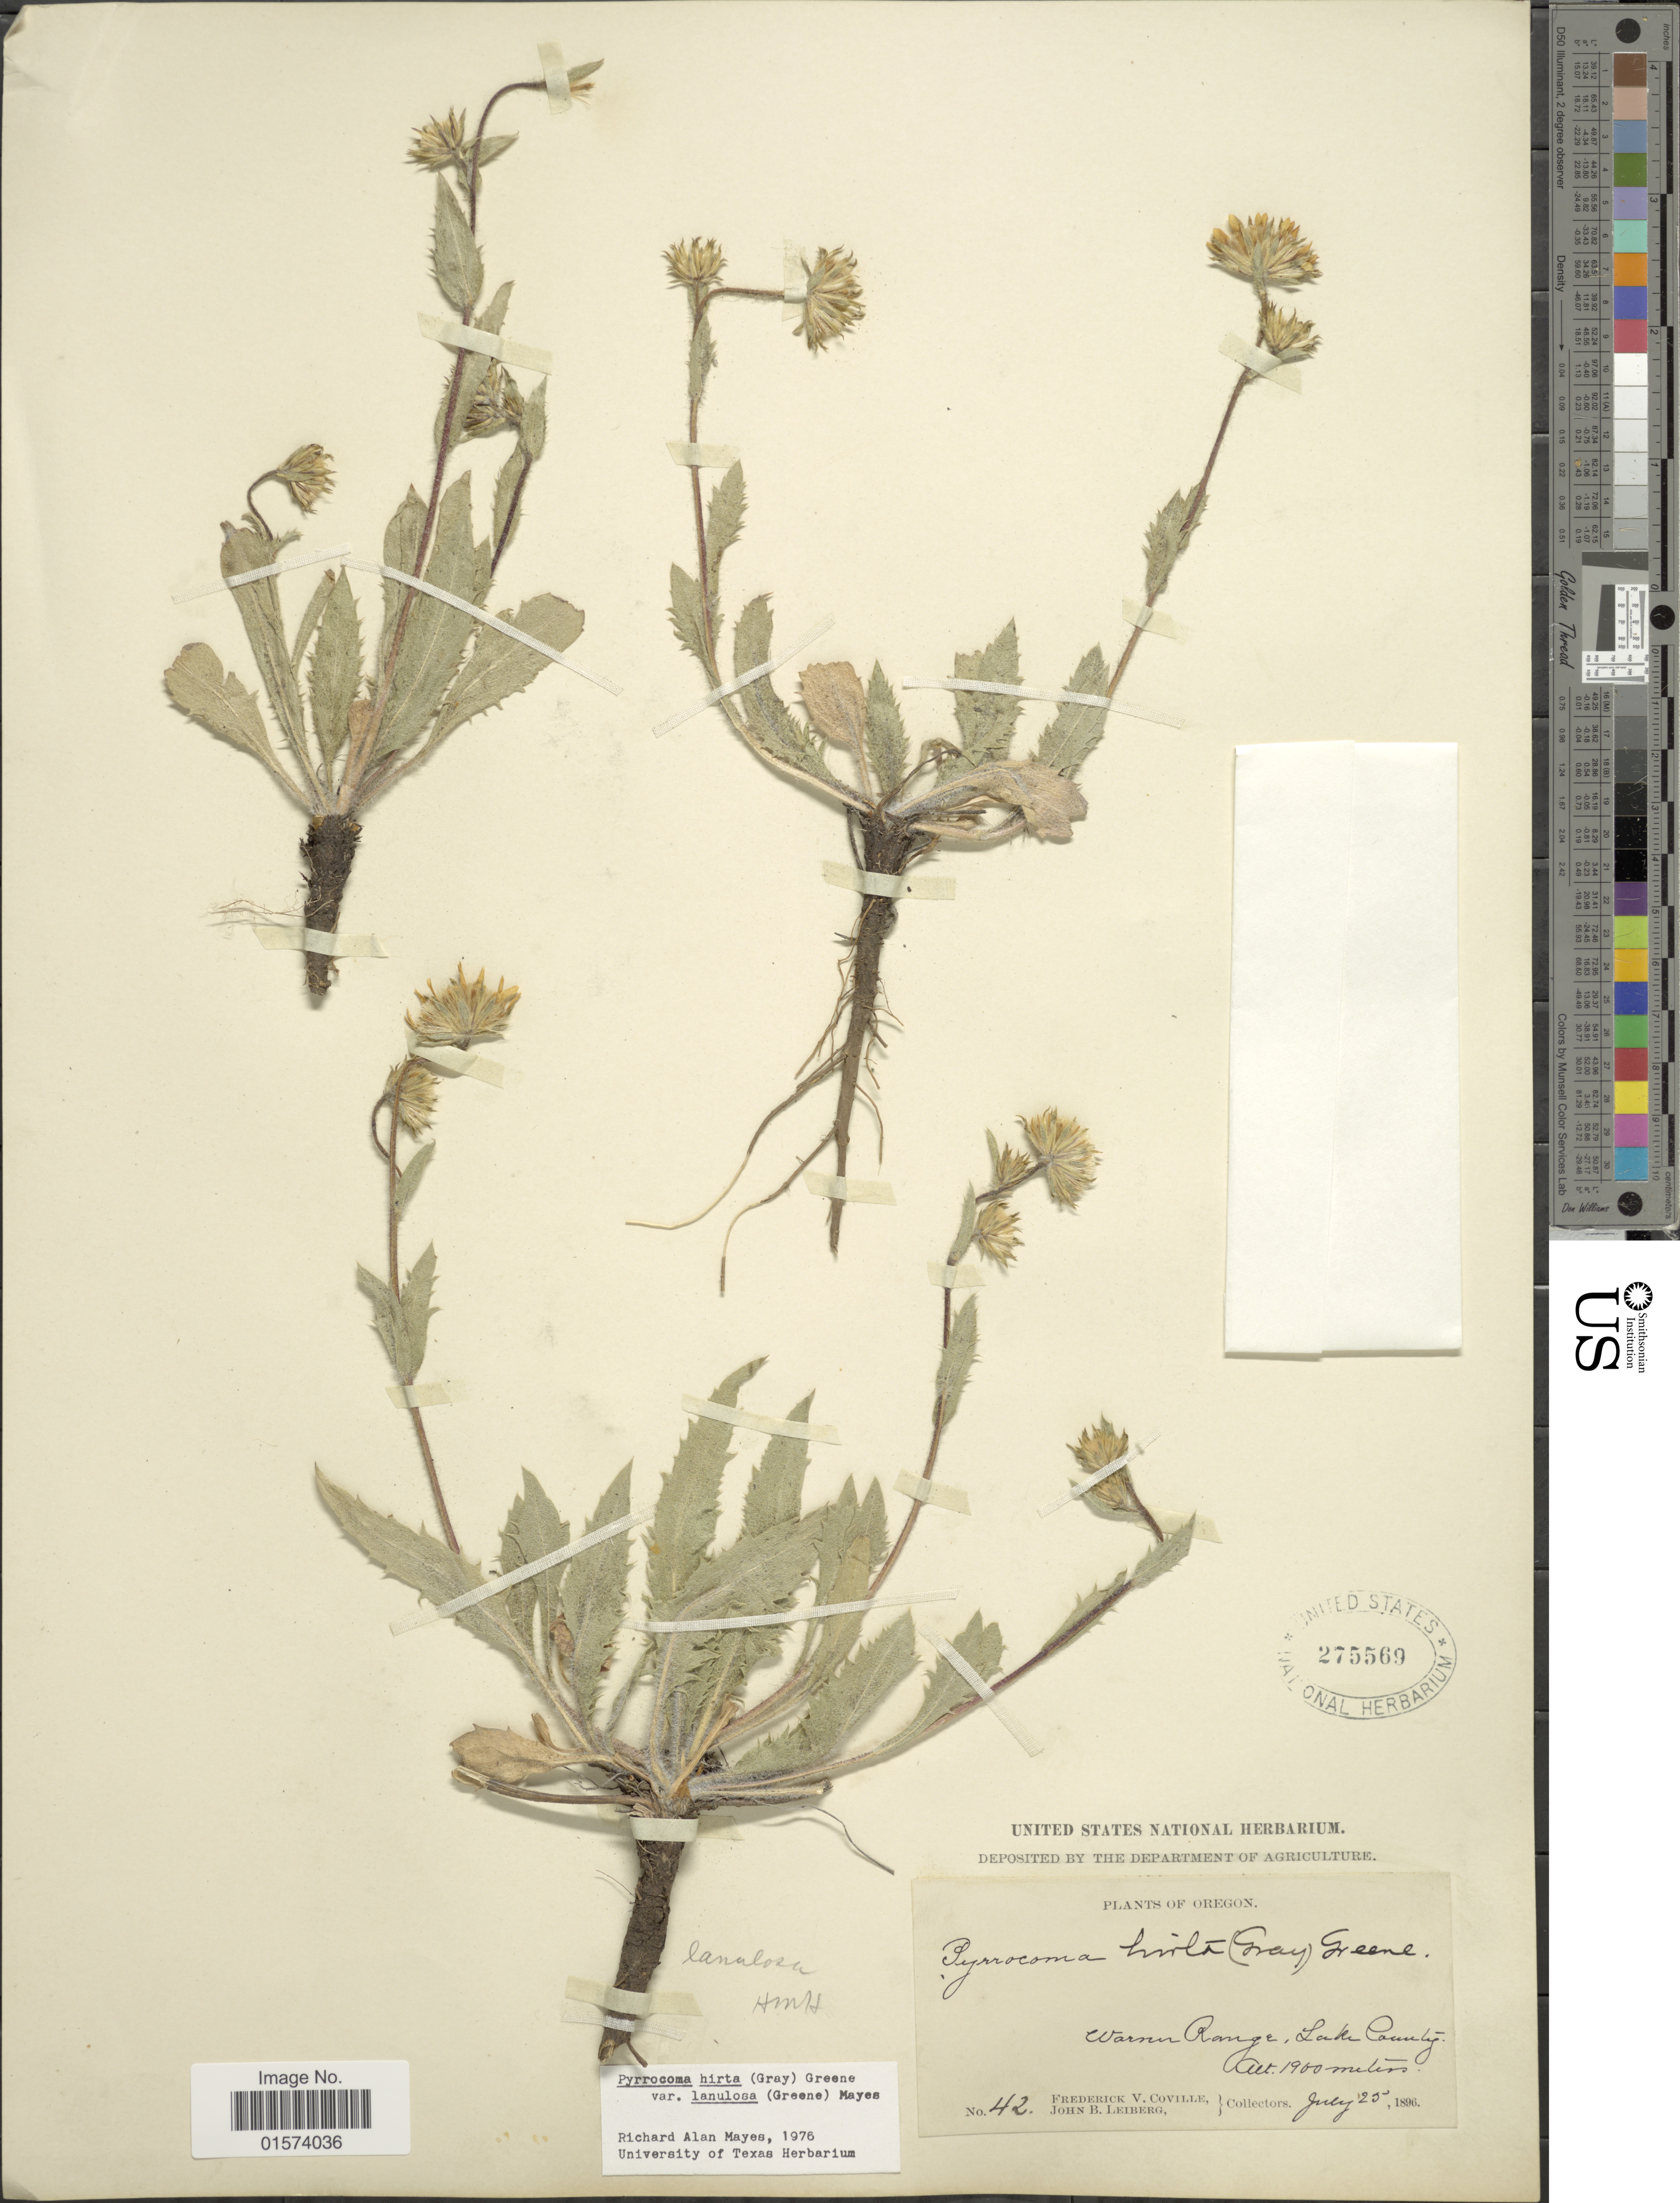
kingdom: Plantae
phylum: Tracheophyta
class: Magnoliopsida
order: Asterales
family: Asteraceae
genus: Pyrrocoma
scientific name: Pyrrocoma lanceolata var. lanceolata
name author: (Hook.) Greene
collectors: F. V. Coville & J. B. Leiberg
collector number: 42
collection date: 1896-07-25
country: United States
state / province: Oregon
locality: Warner Range, Lake County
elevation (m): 1900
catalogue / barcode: US 275569